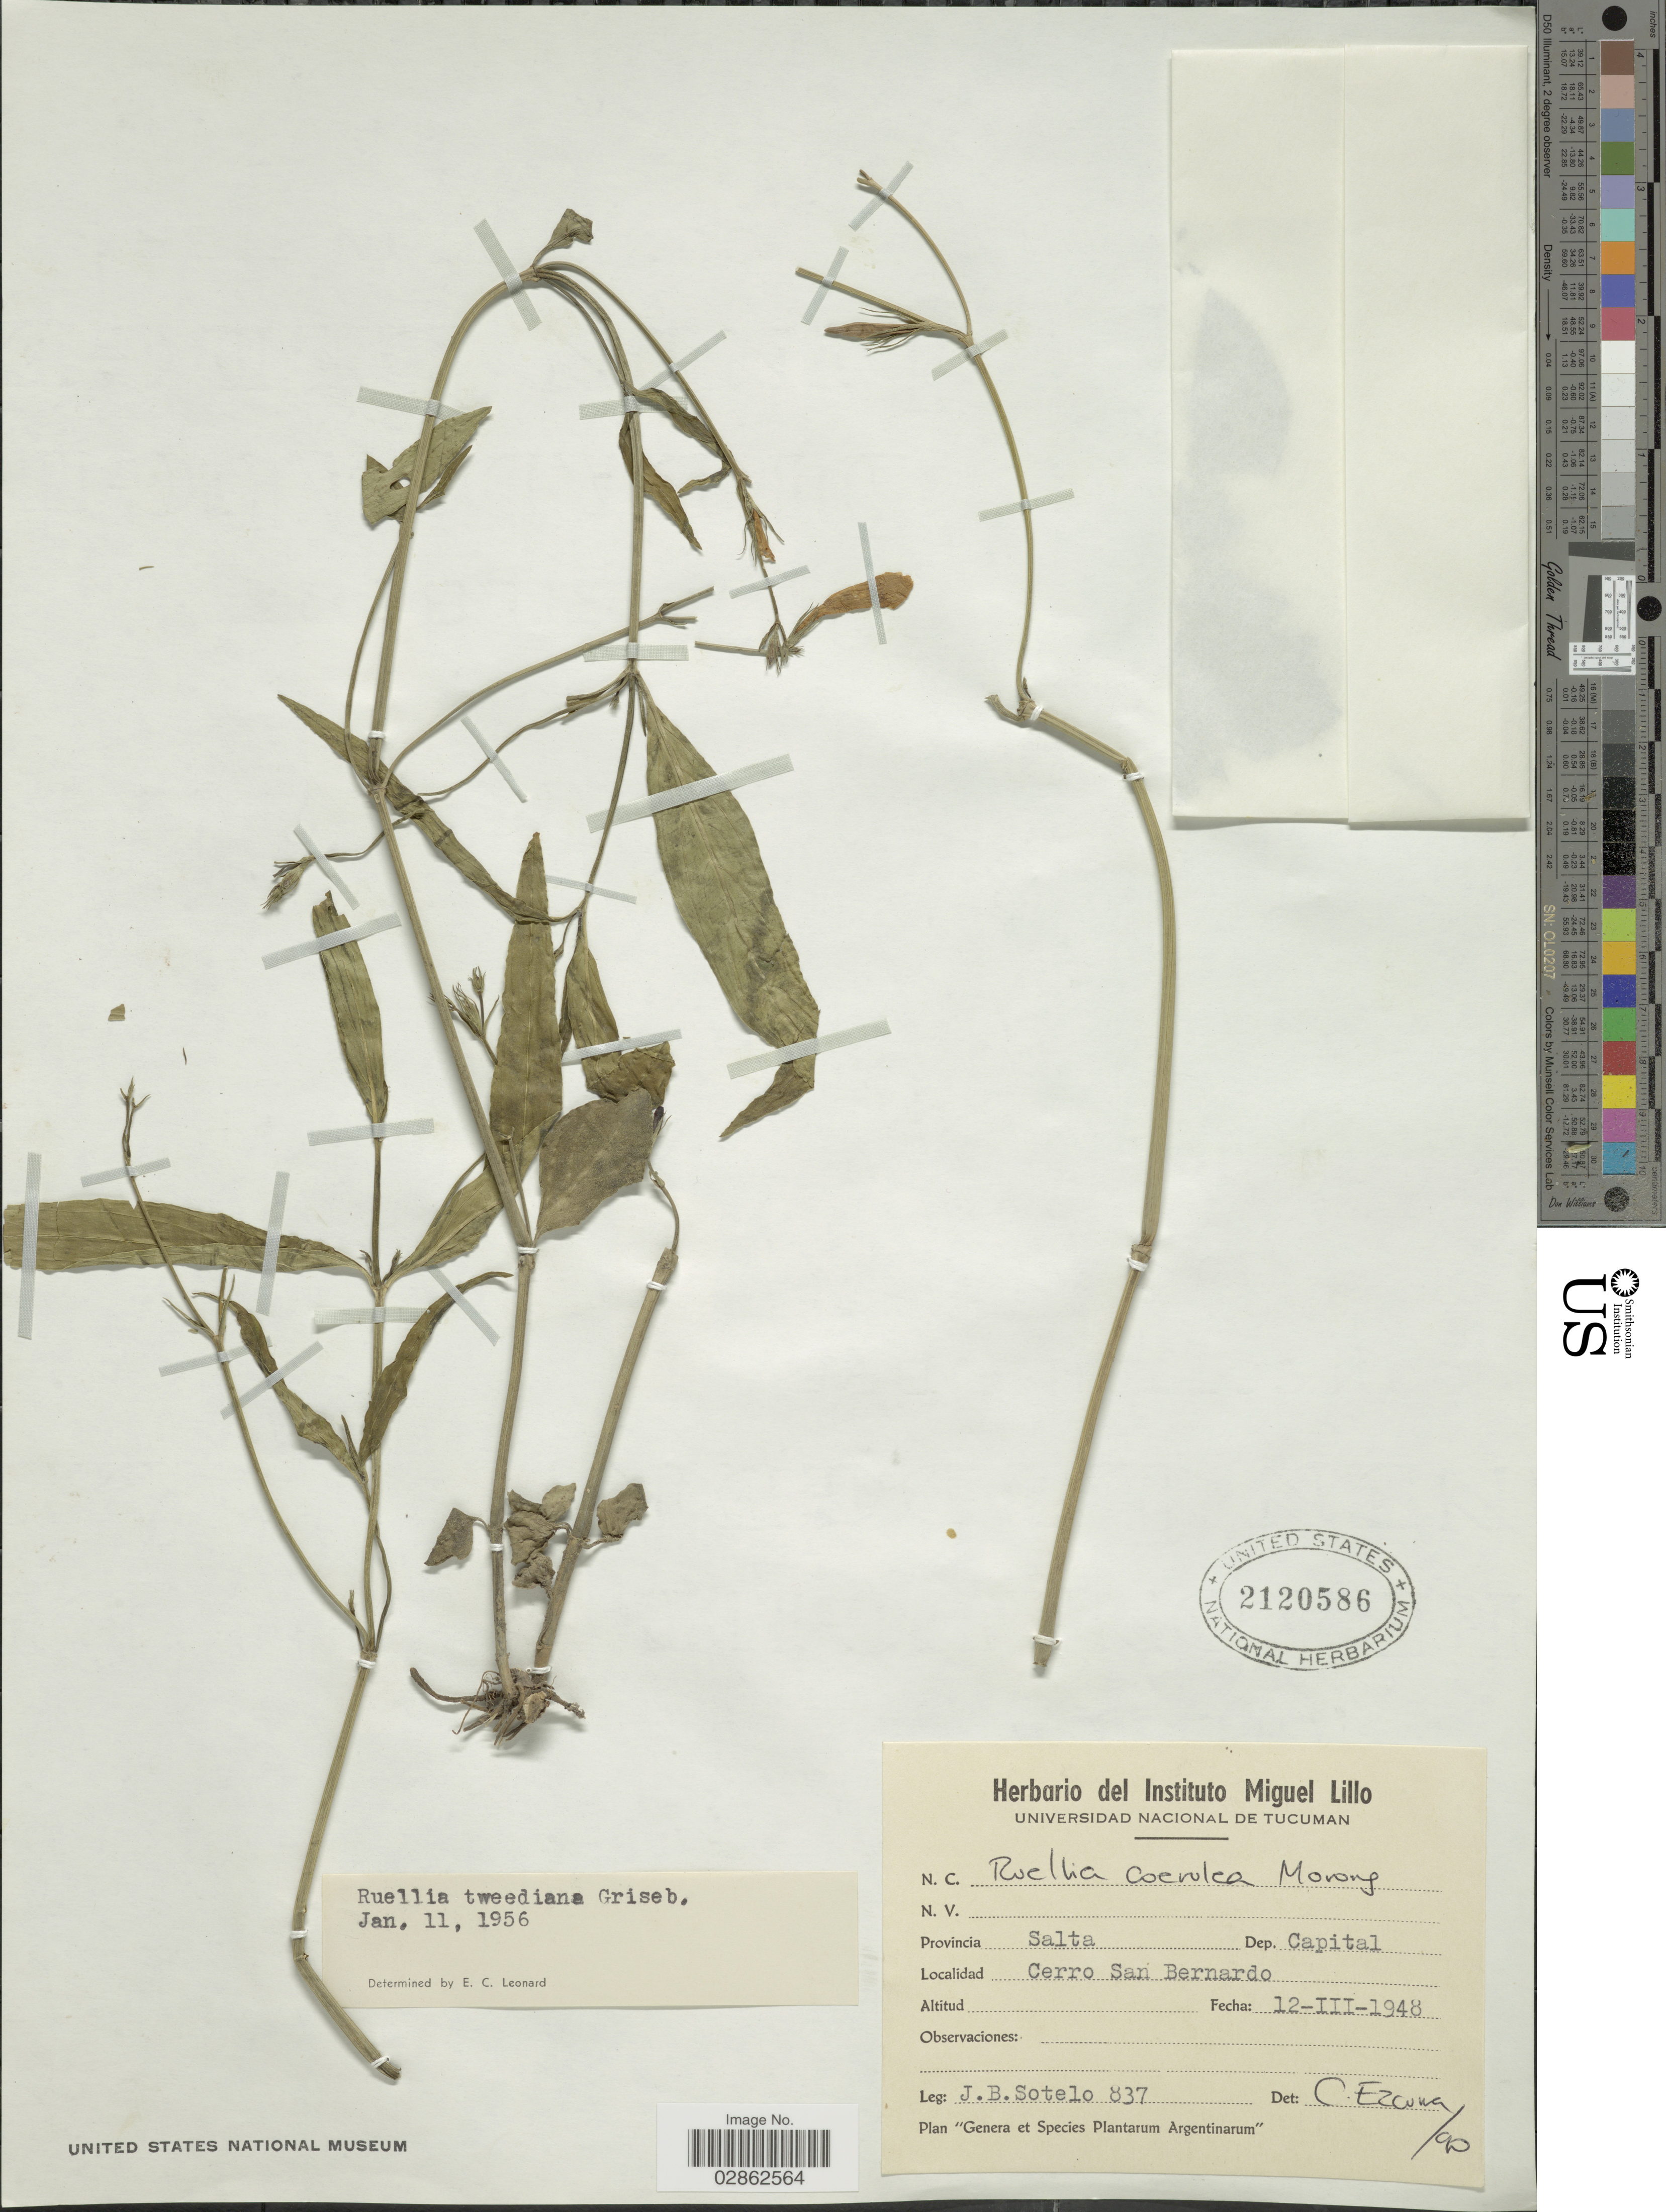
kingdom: Plantae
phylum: Tracheophyta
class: Magnoliopsida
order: Lamiales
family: Acanthaceae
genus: Ruellia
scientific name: Ruellia coerulea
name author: Morong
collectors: J. Sotelo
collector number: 837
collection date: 1948-03-12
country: Argentina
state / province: Salta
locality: Dep. Capital. Cerro San Bernardo.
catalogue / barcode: US 2120586